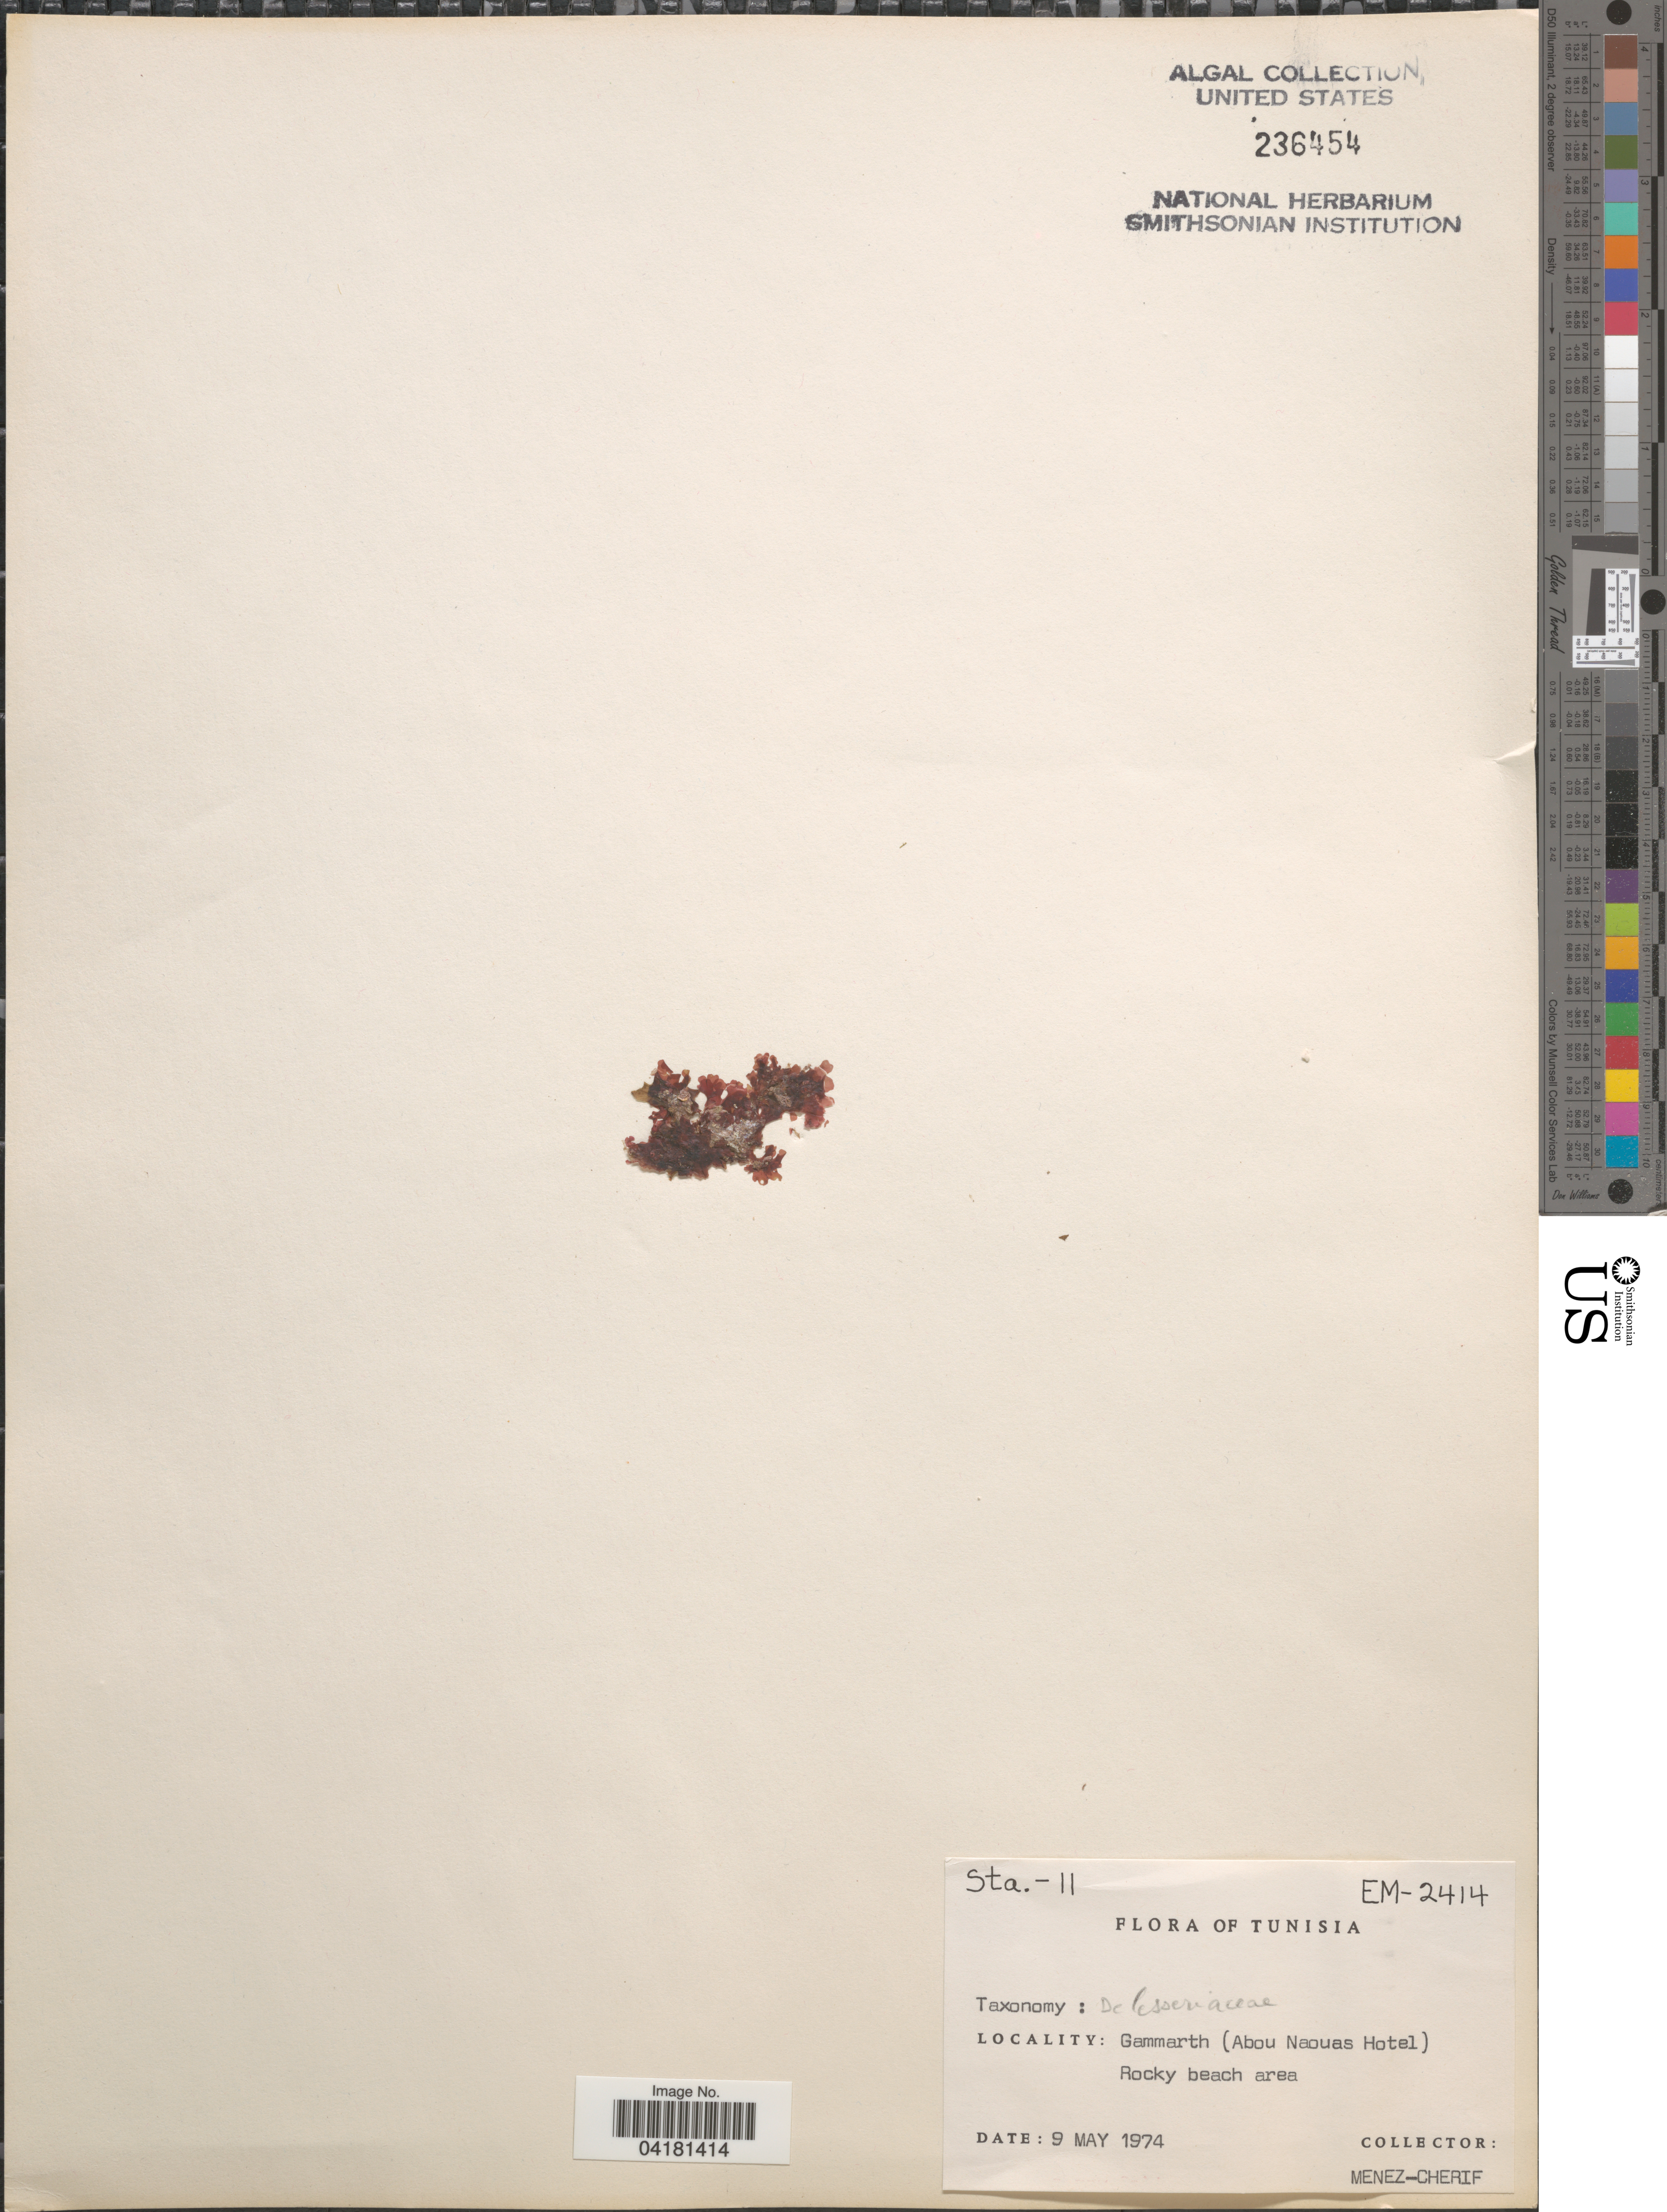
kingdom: Plantae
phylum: Rhodophyta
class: Florideophyceae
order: Ceramiales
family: Delesseriaceae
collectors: Menez & -. Cherif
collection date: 1974-05-09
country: Tunisia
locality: Sta.-11. EM-2414. Gammarth (Abou Naouas Hotel).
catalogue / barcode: US 236454